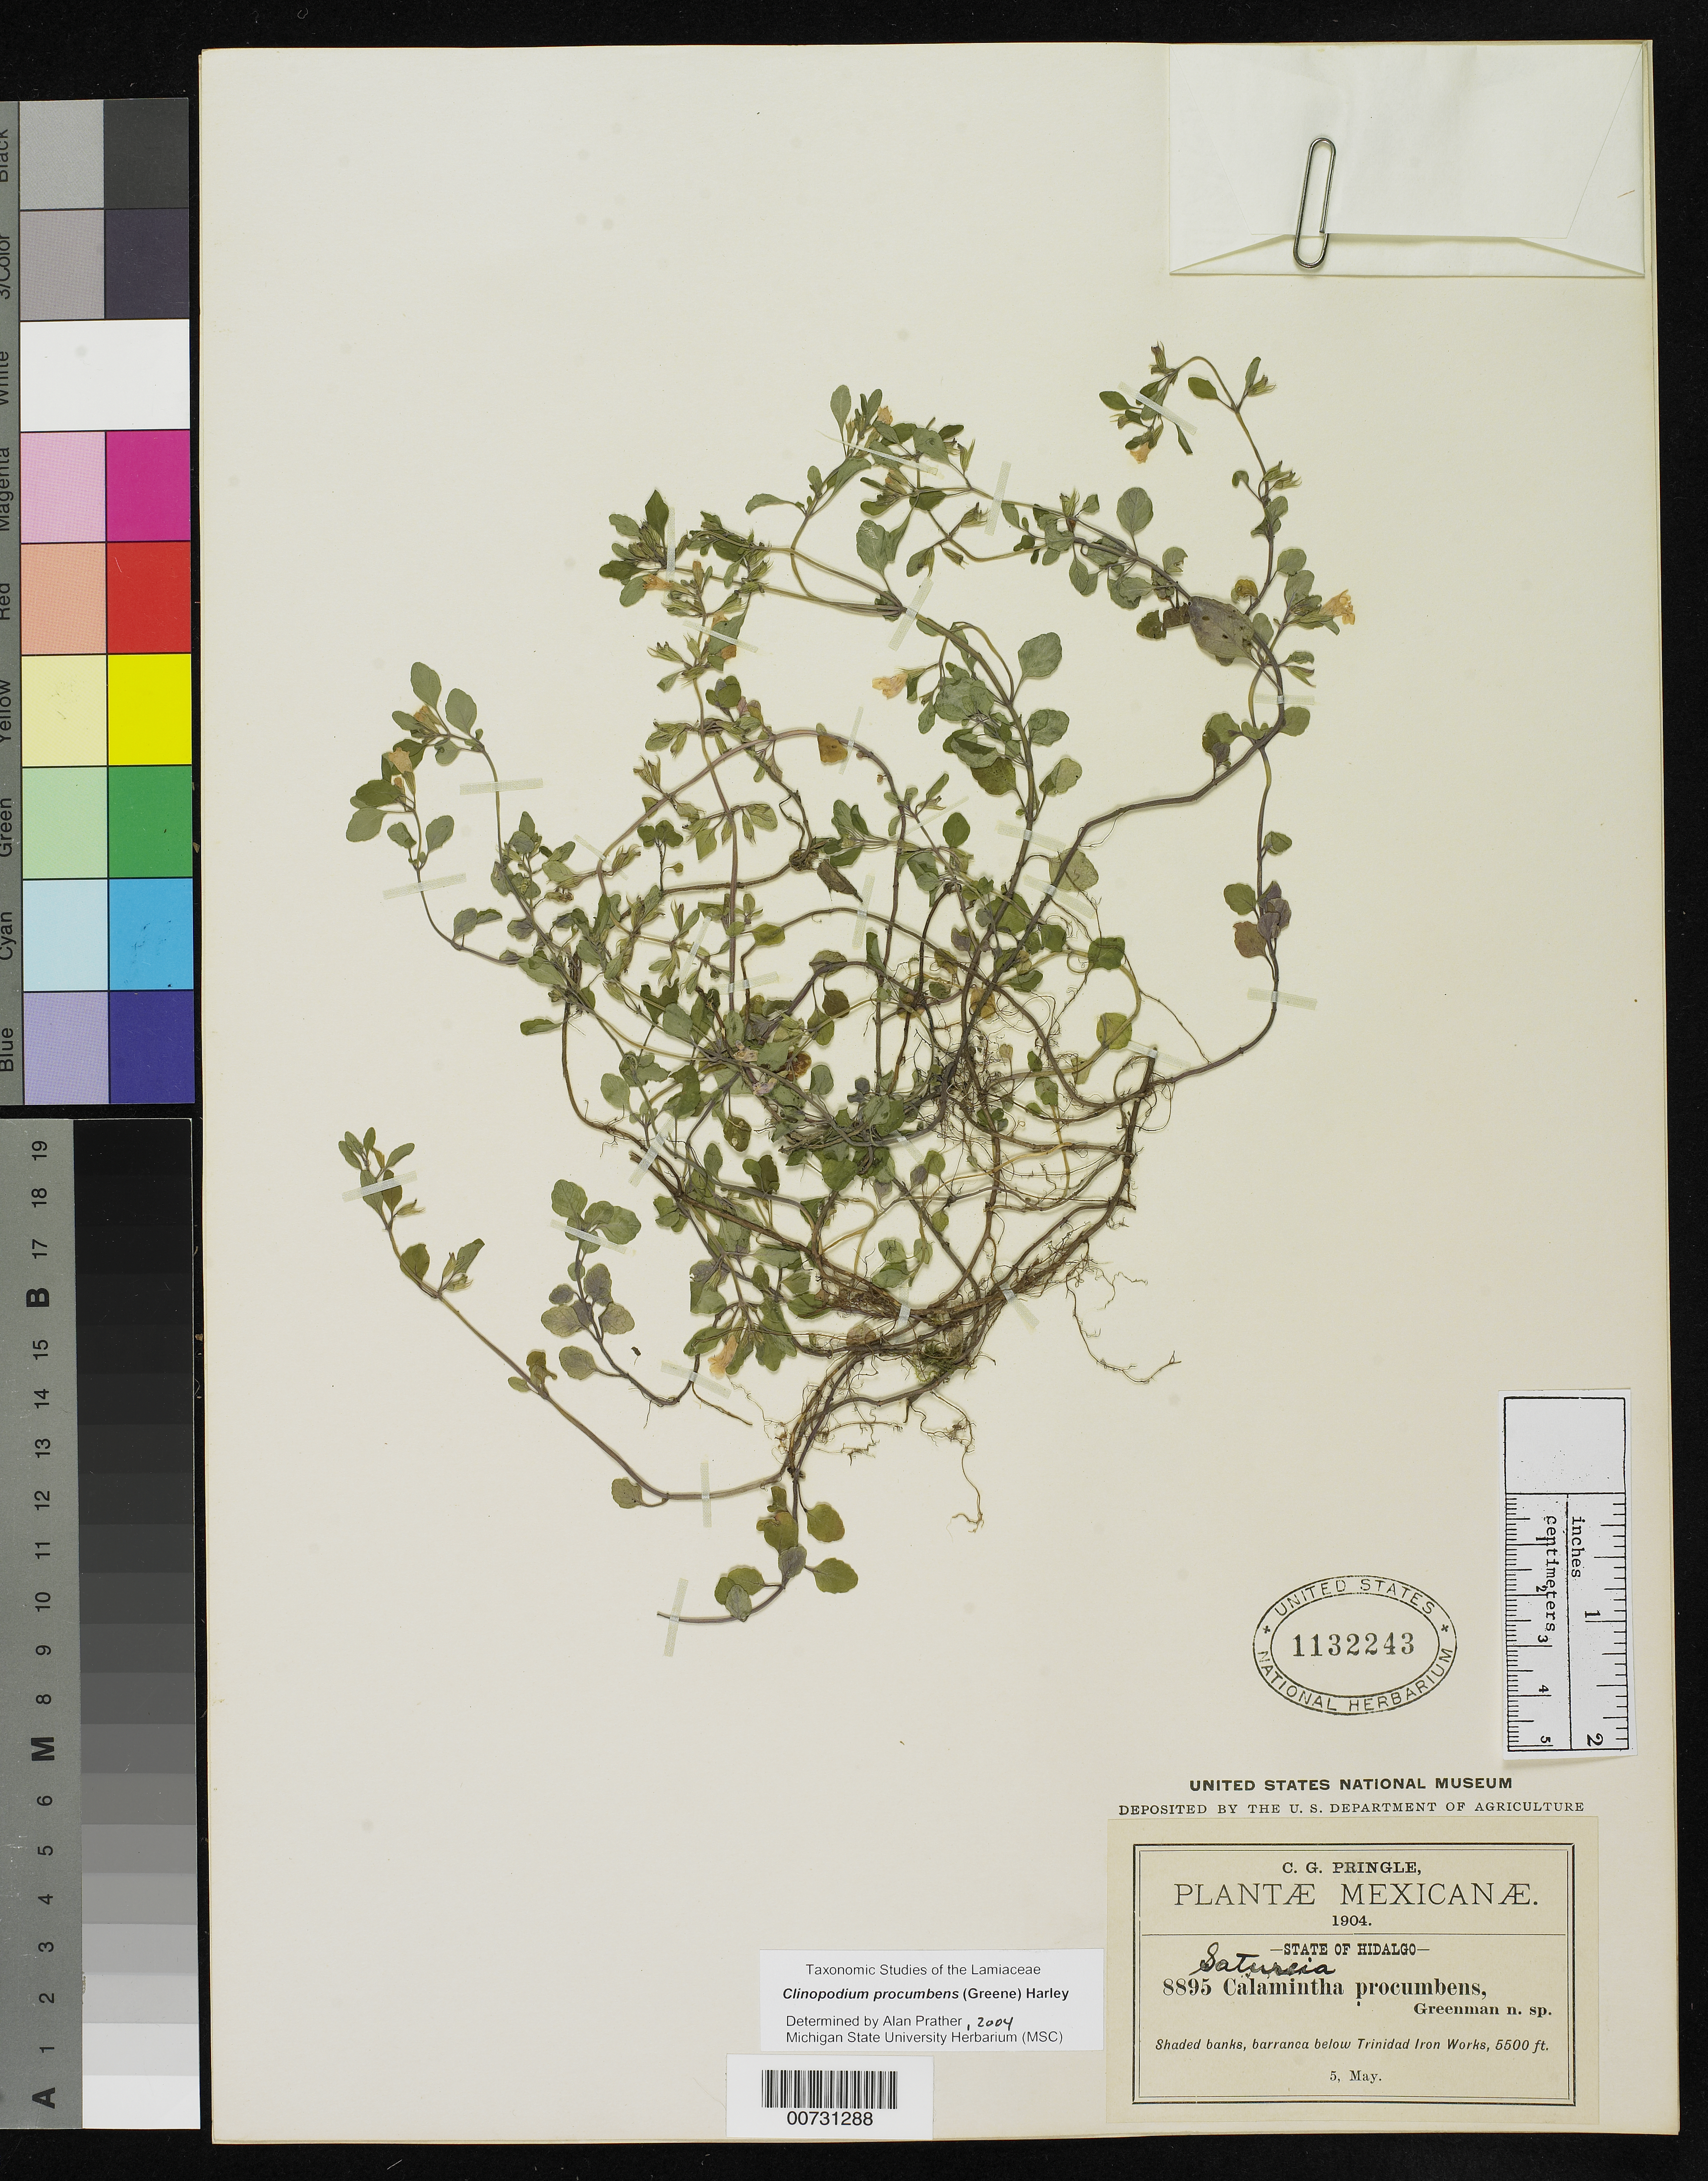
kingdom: Plantae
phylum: Tracheophyta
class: Magnoliopsida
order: Lamiales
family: Lamiaceae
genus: Satureja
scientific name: Satureja procumbens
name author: Greenm.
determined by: Prather, L. A.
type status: Isotype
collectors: C. G. Pringle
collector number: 8895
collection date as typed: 05 May 1904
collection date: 1904-05-05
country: Mexico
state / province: Hidalgo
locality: Shaded banks, barranca below Trinidad Iron Works.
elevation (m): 1676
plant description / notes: Originally labeled as "Calamintha procumbens Greenman n. sp."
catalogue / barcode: US 1132243